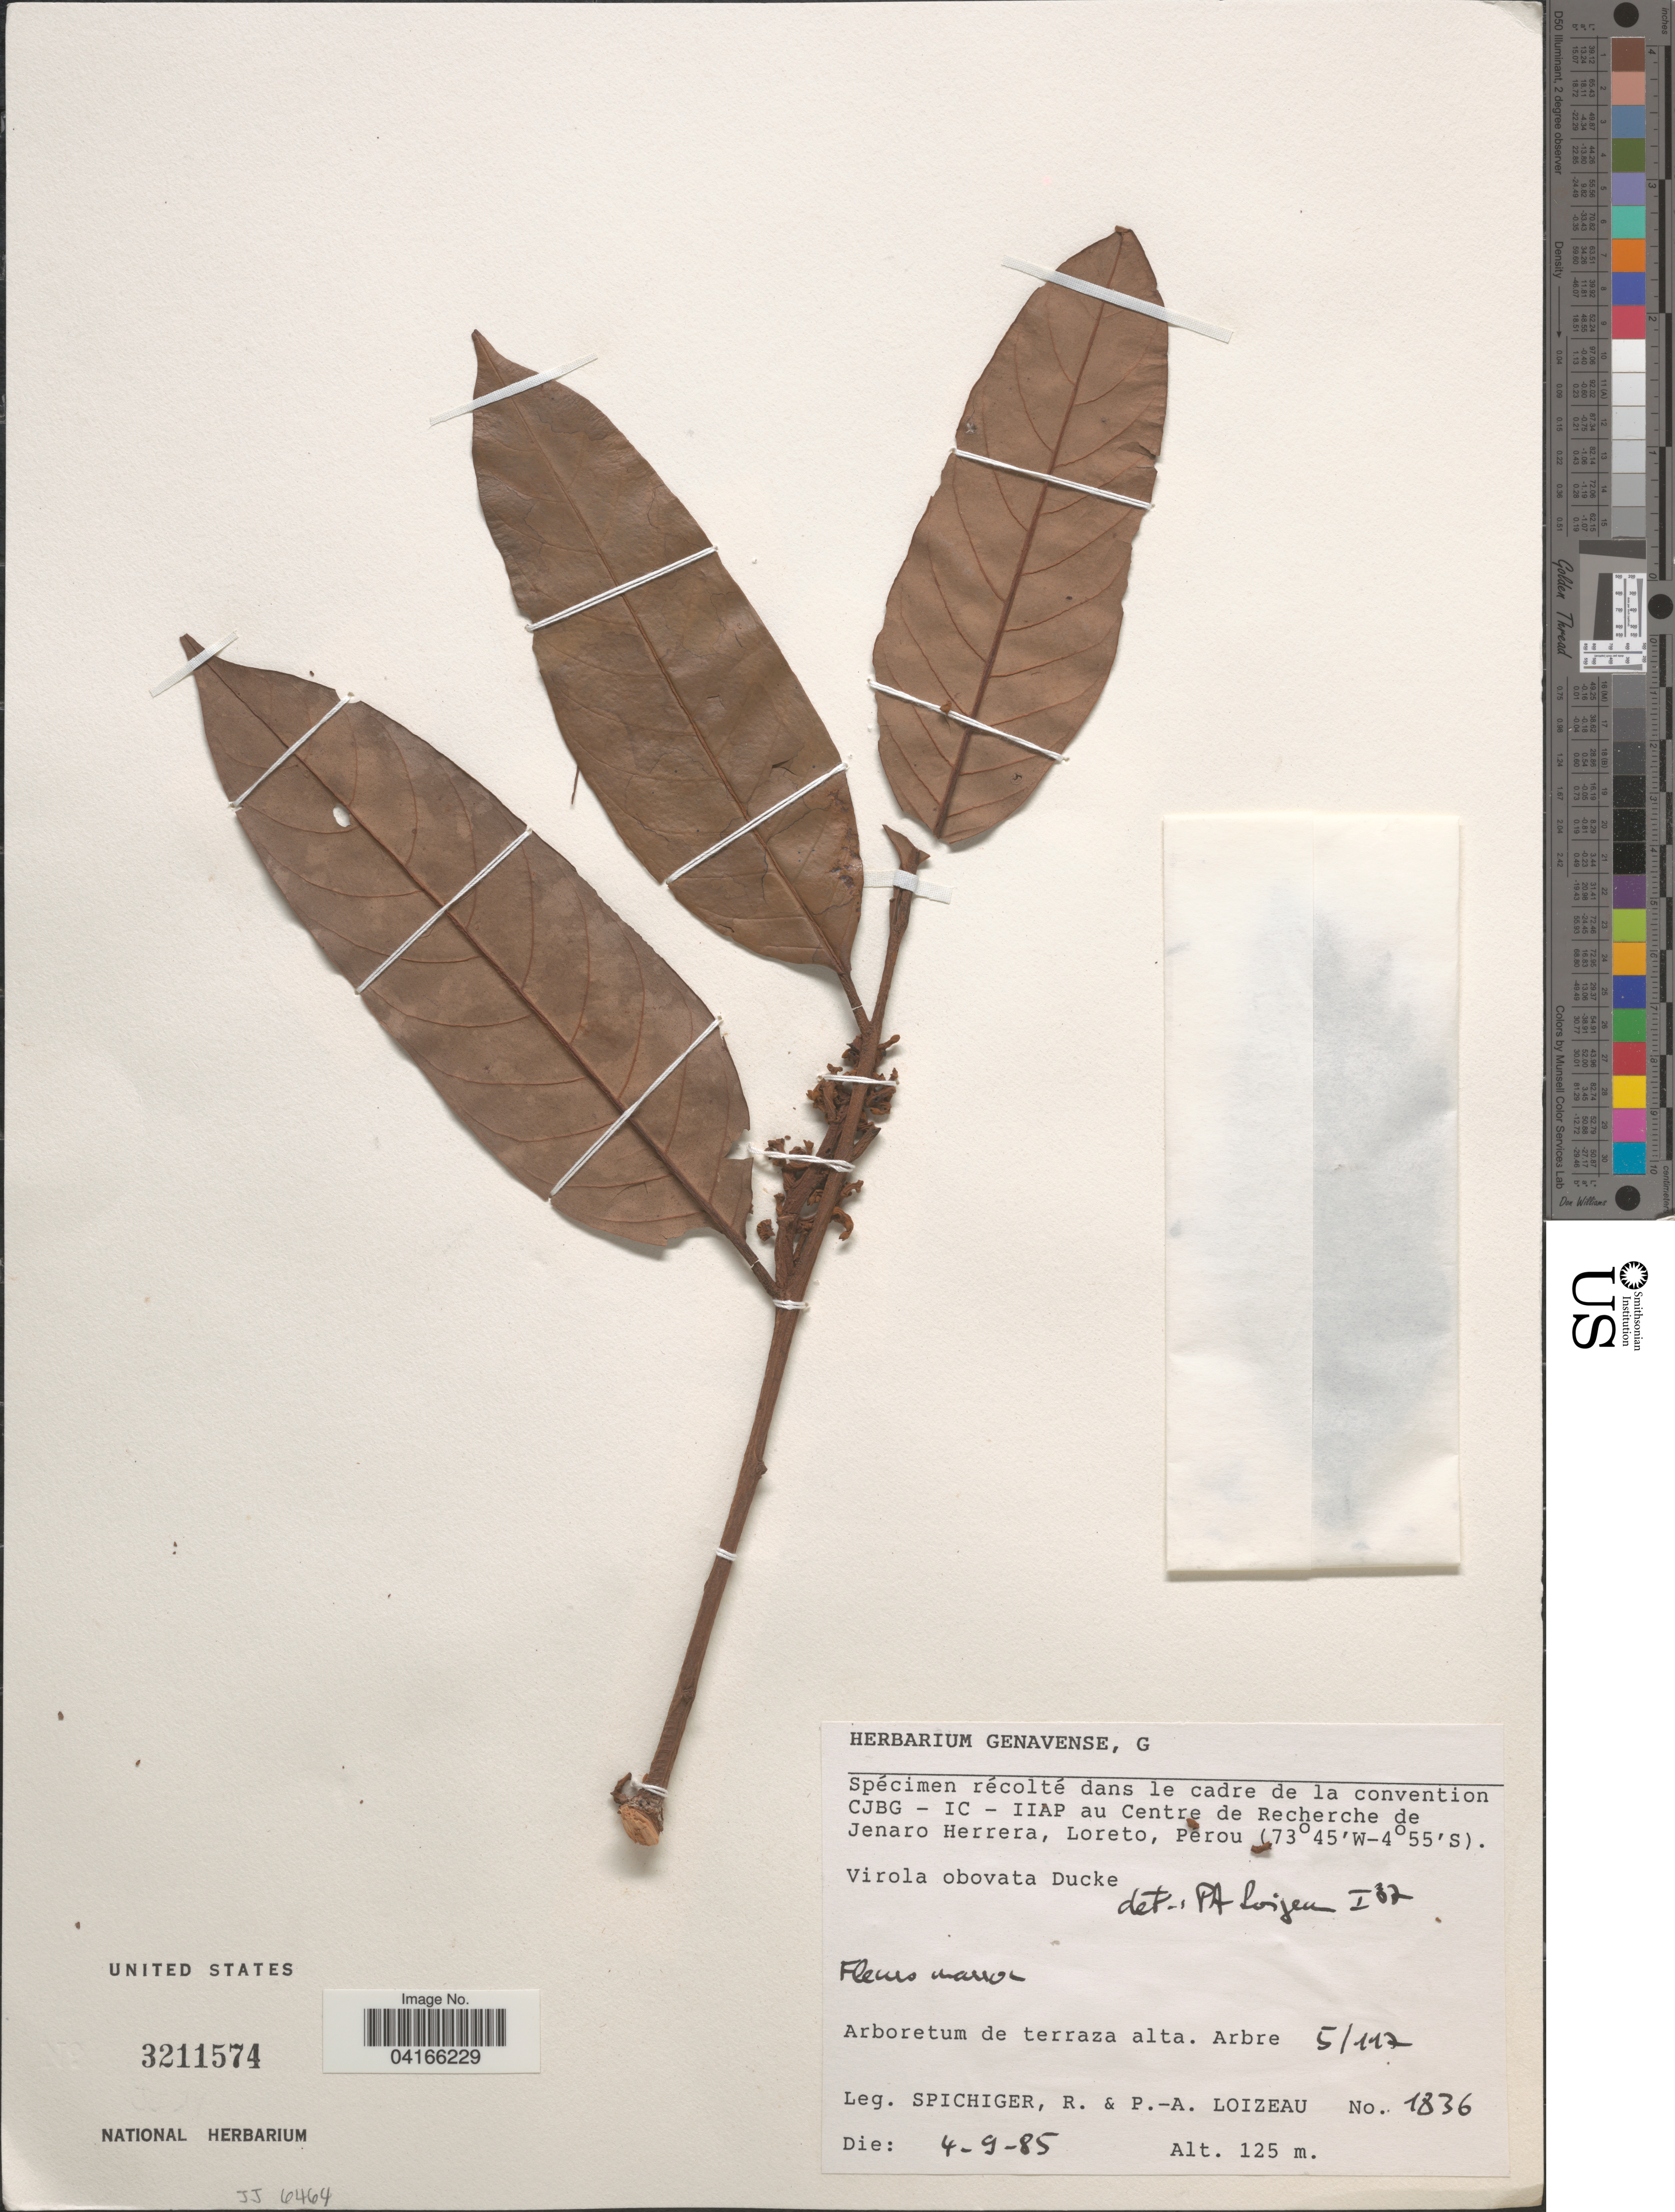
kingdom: Plantae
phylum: Tracheophyta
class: Magnoliopsida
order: Magnoliales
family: Myristicaceae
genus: Virola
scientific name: Virola obovata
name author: Ducke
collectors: R. Spichiger & P. Loizeau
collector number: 1836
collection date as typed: Transcribed d/m/y: 4/9/85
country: Peru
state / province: Loreto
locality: Dans le cadre de la convention CJBG - IC - IIAP au Centre de Recherche de Jenaro Herrera.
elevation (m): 125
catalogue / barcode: US 3211574